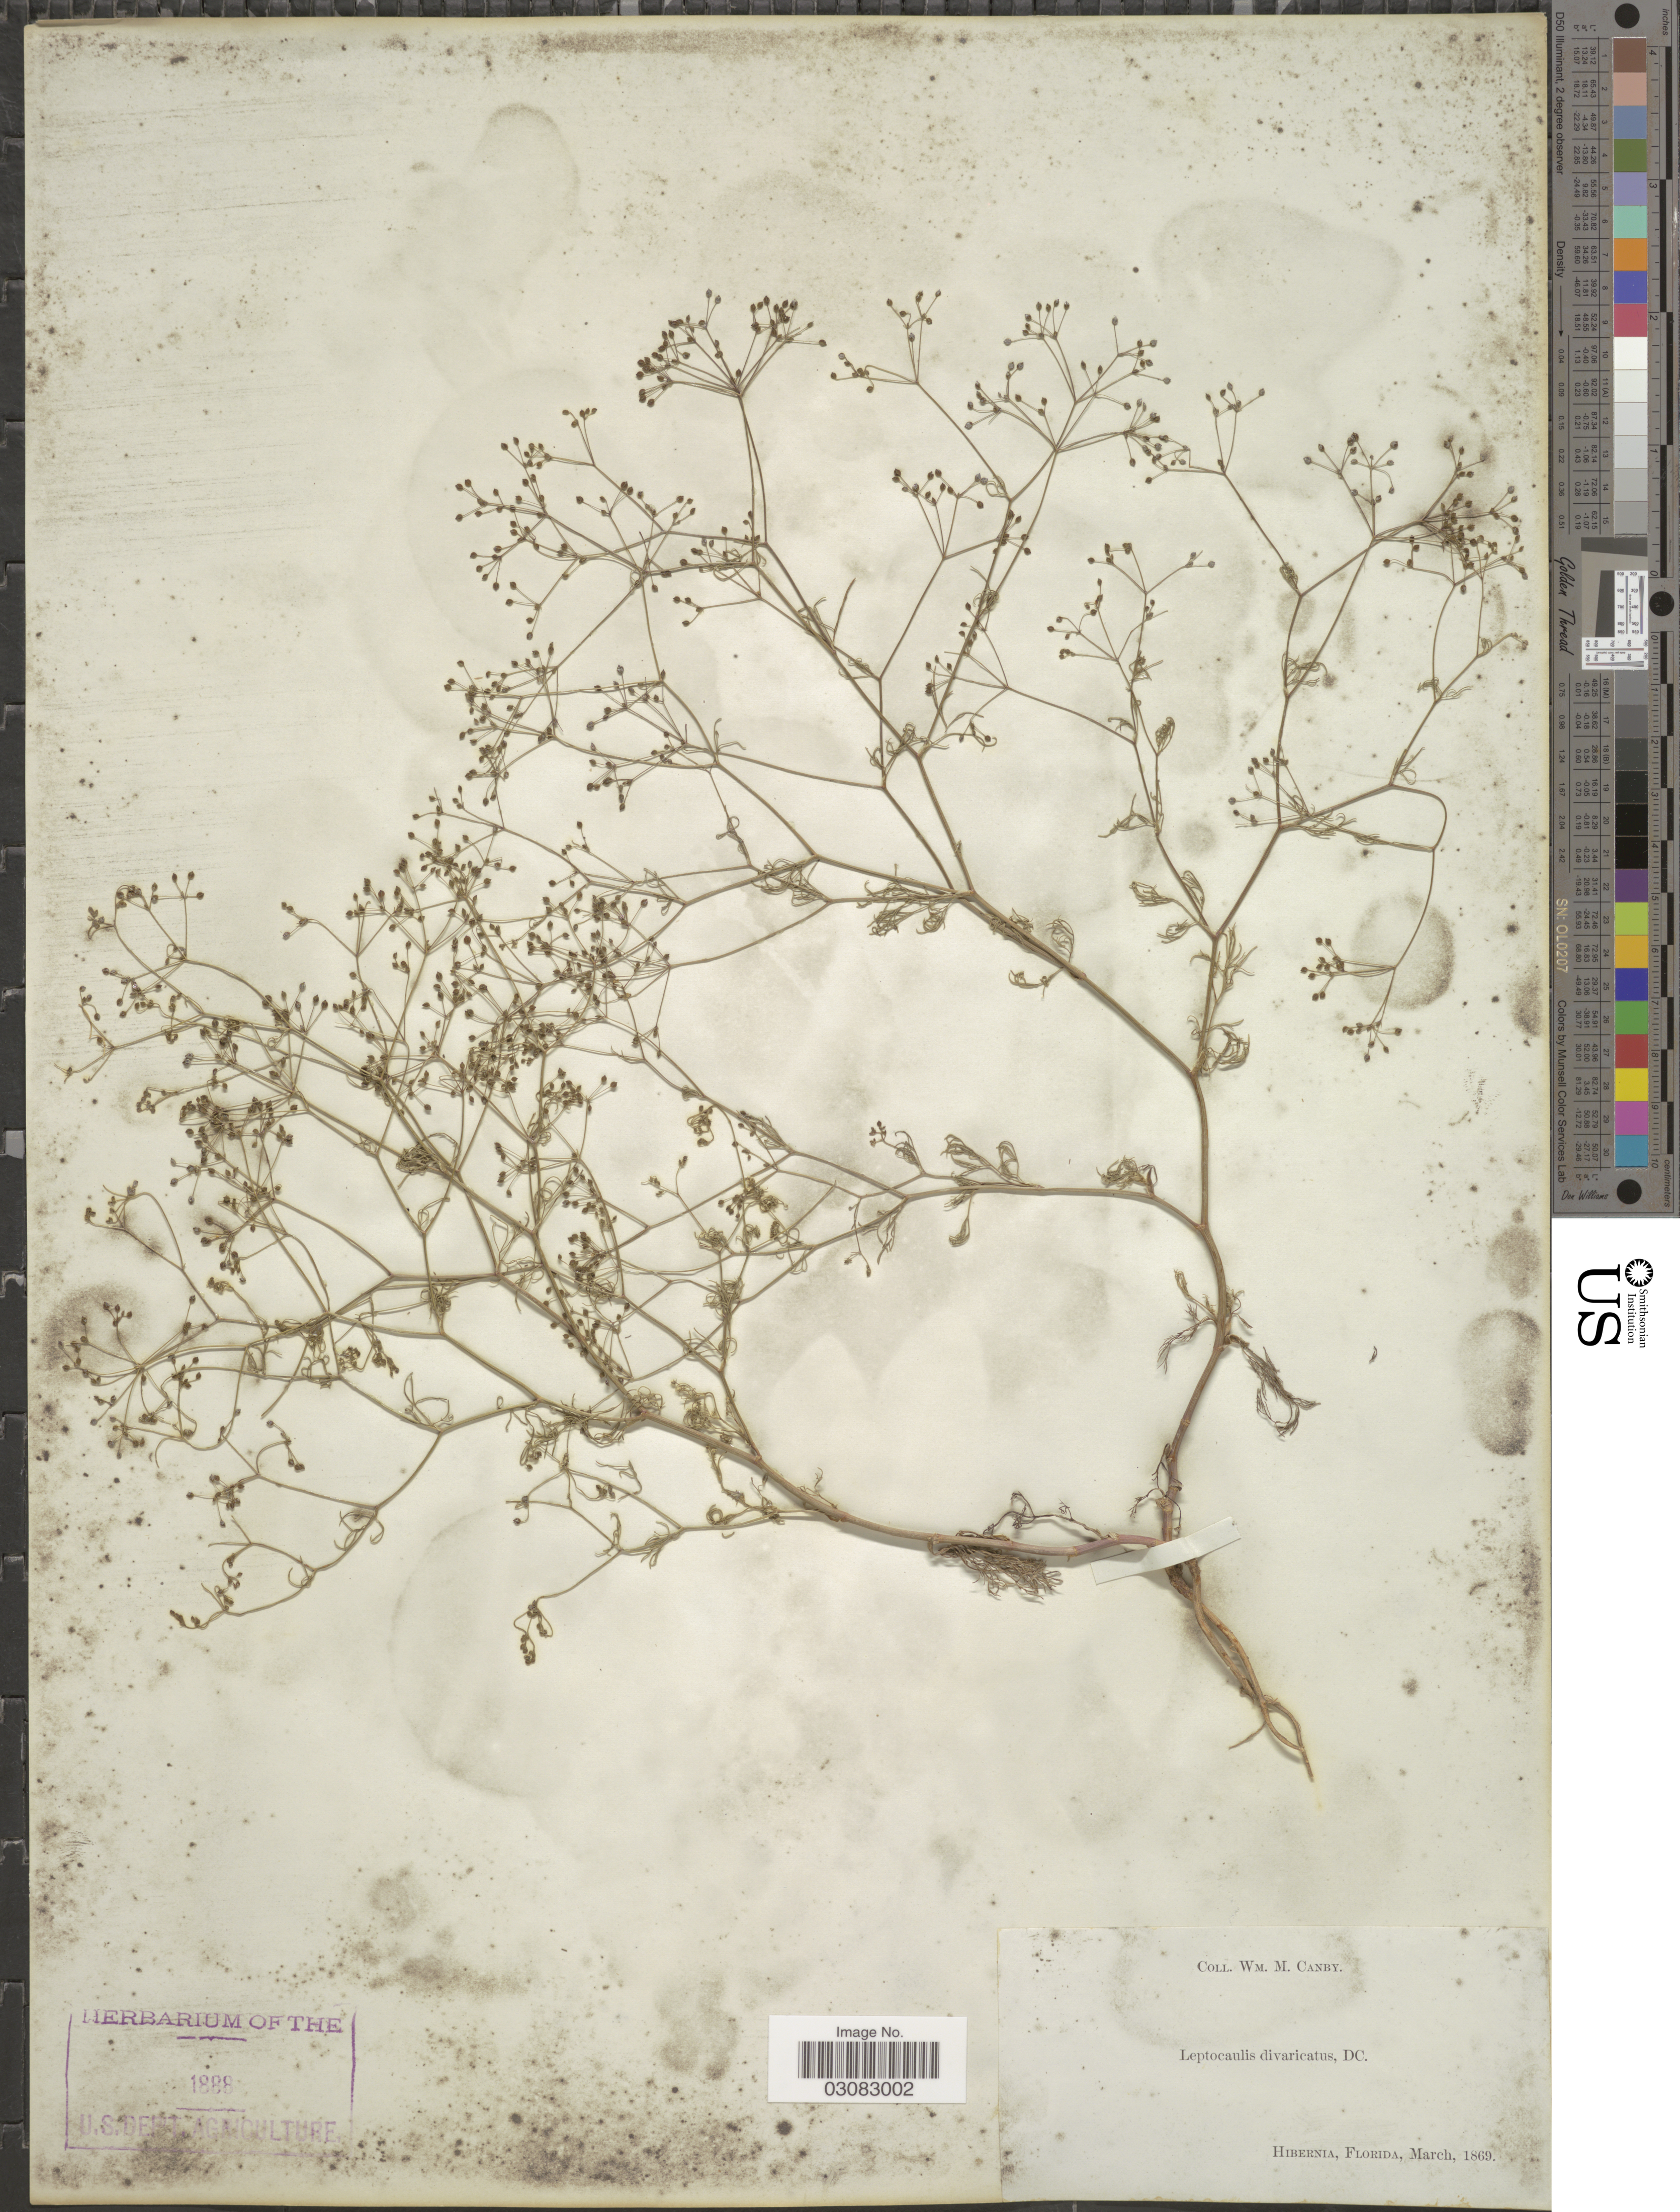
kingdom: Plantae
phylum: Tracheophyta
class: Magnoliopsida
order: Apiales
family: Apiaceae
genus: Spermolepis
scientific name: Spermolepis divaricata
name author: (Walter) Raf.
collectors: W. Canby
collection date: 1869-03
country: United States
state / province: Florida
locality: Hibernia.